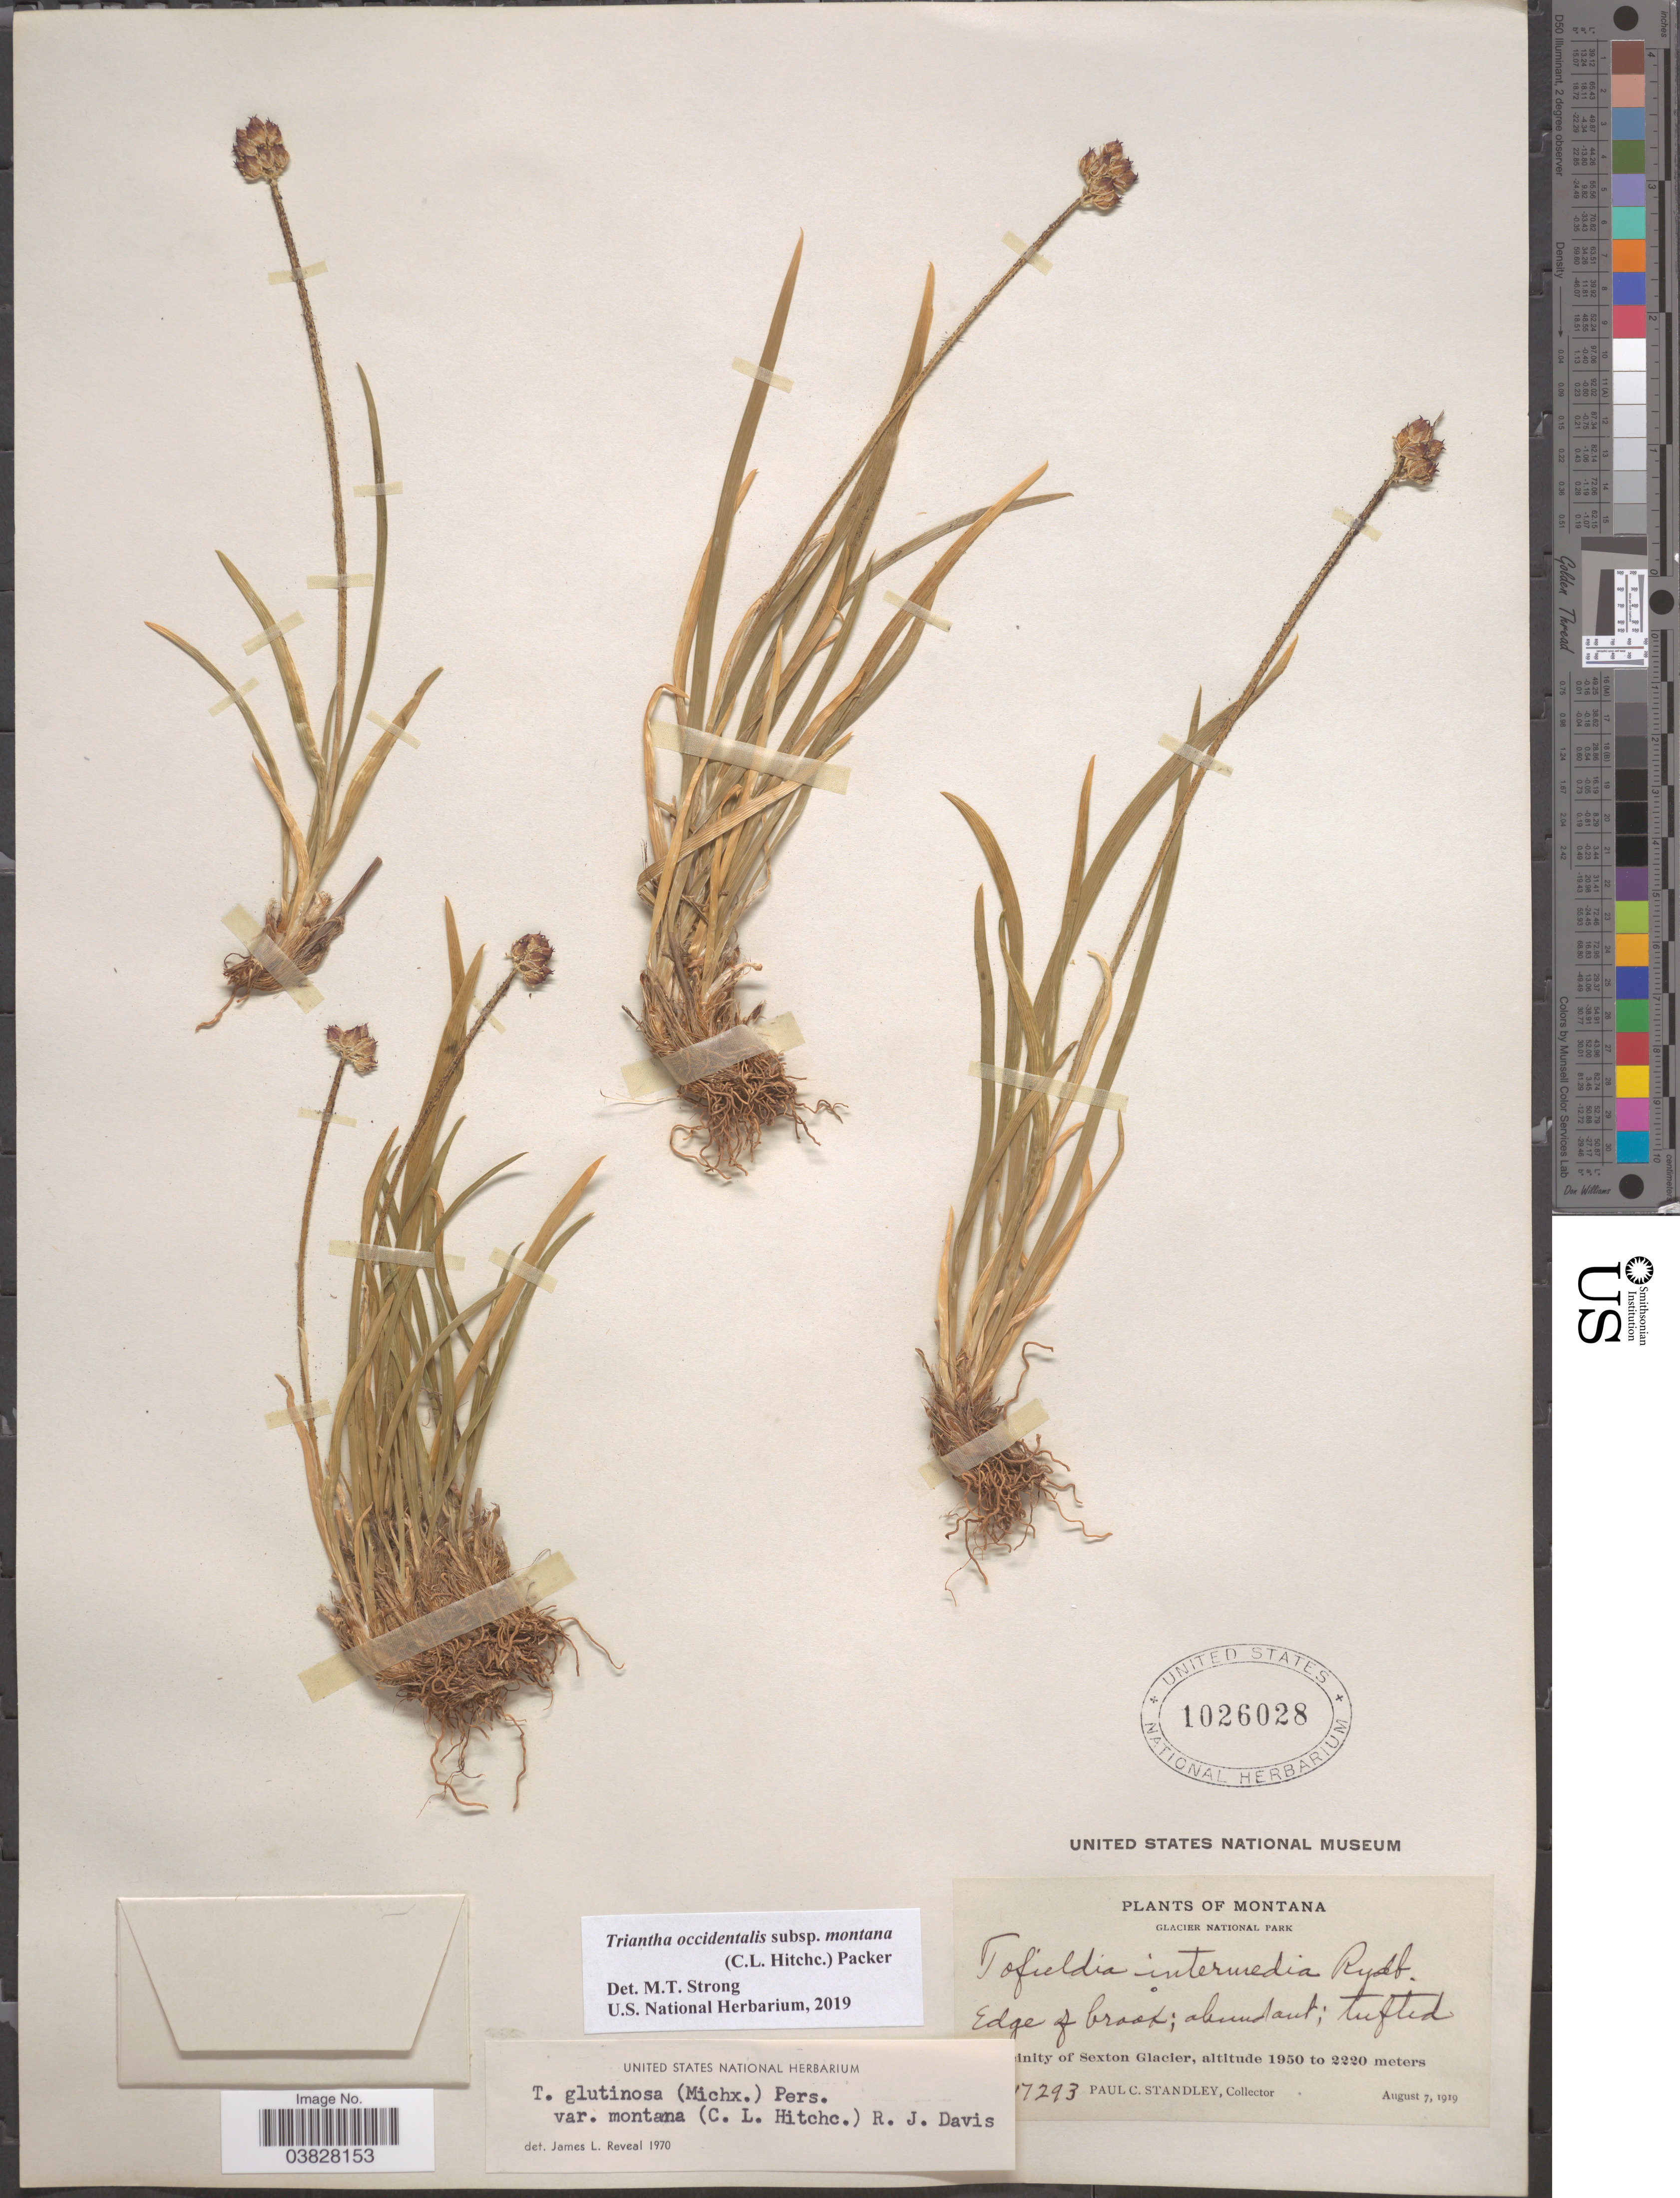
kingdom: Plantae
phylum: Tracheophyta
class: Liliopsida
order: Alismatales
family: Tofieldiaceae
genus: Triantha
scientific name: Triantha occidentalis subsp. montana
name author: (C.L. Hitchc.) Packer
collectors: P. C. Standley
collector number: !7293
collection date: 1919-08-07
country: United States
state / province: Montana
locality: Glacier National Park. Vicinity of Sexton Glacier.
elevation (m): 1950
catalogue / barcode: US 1026028